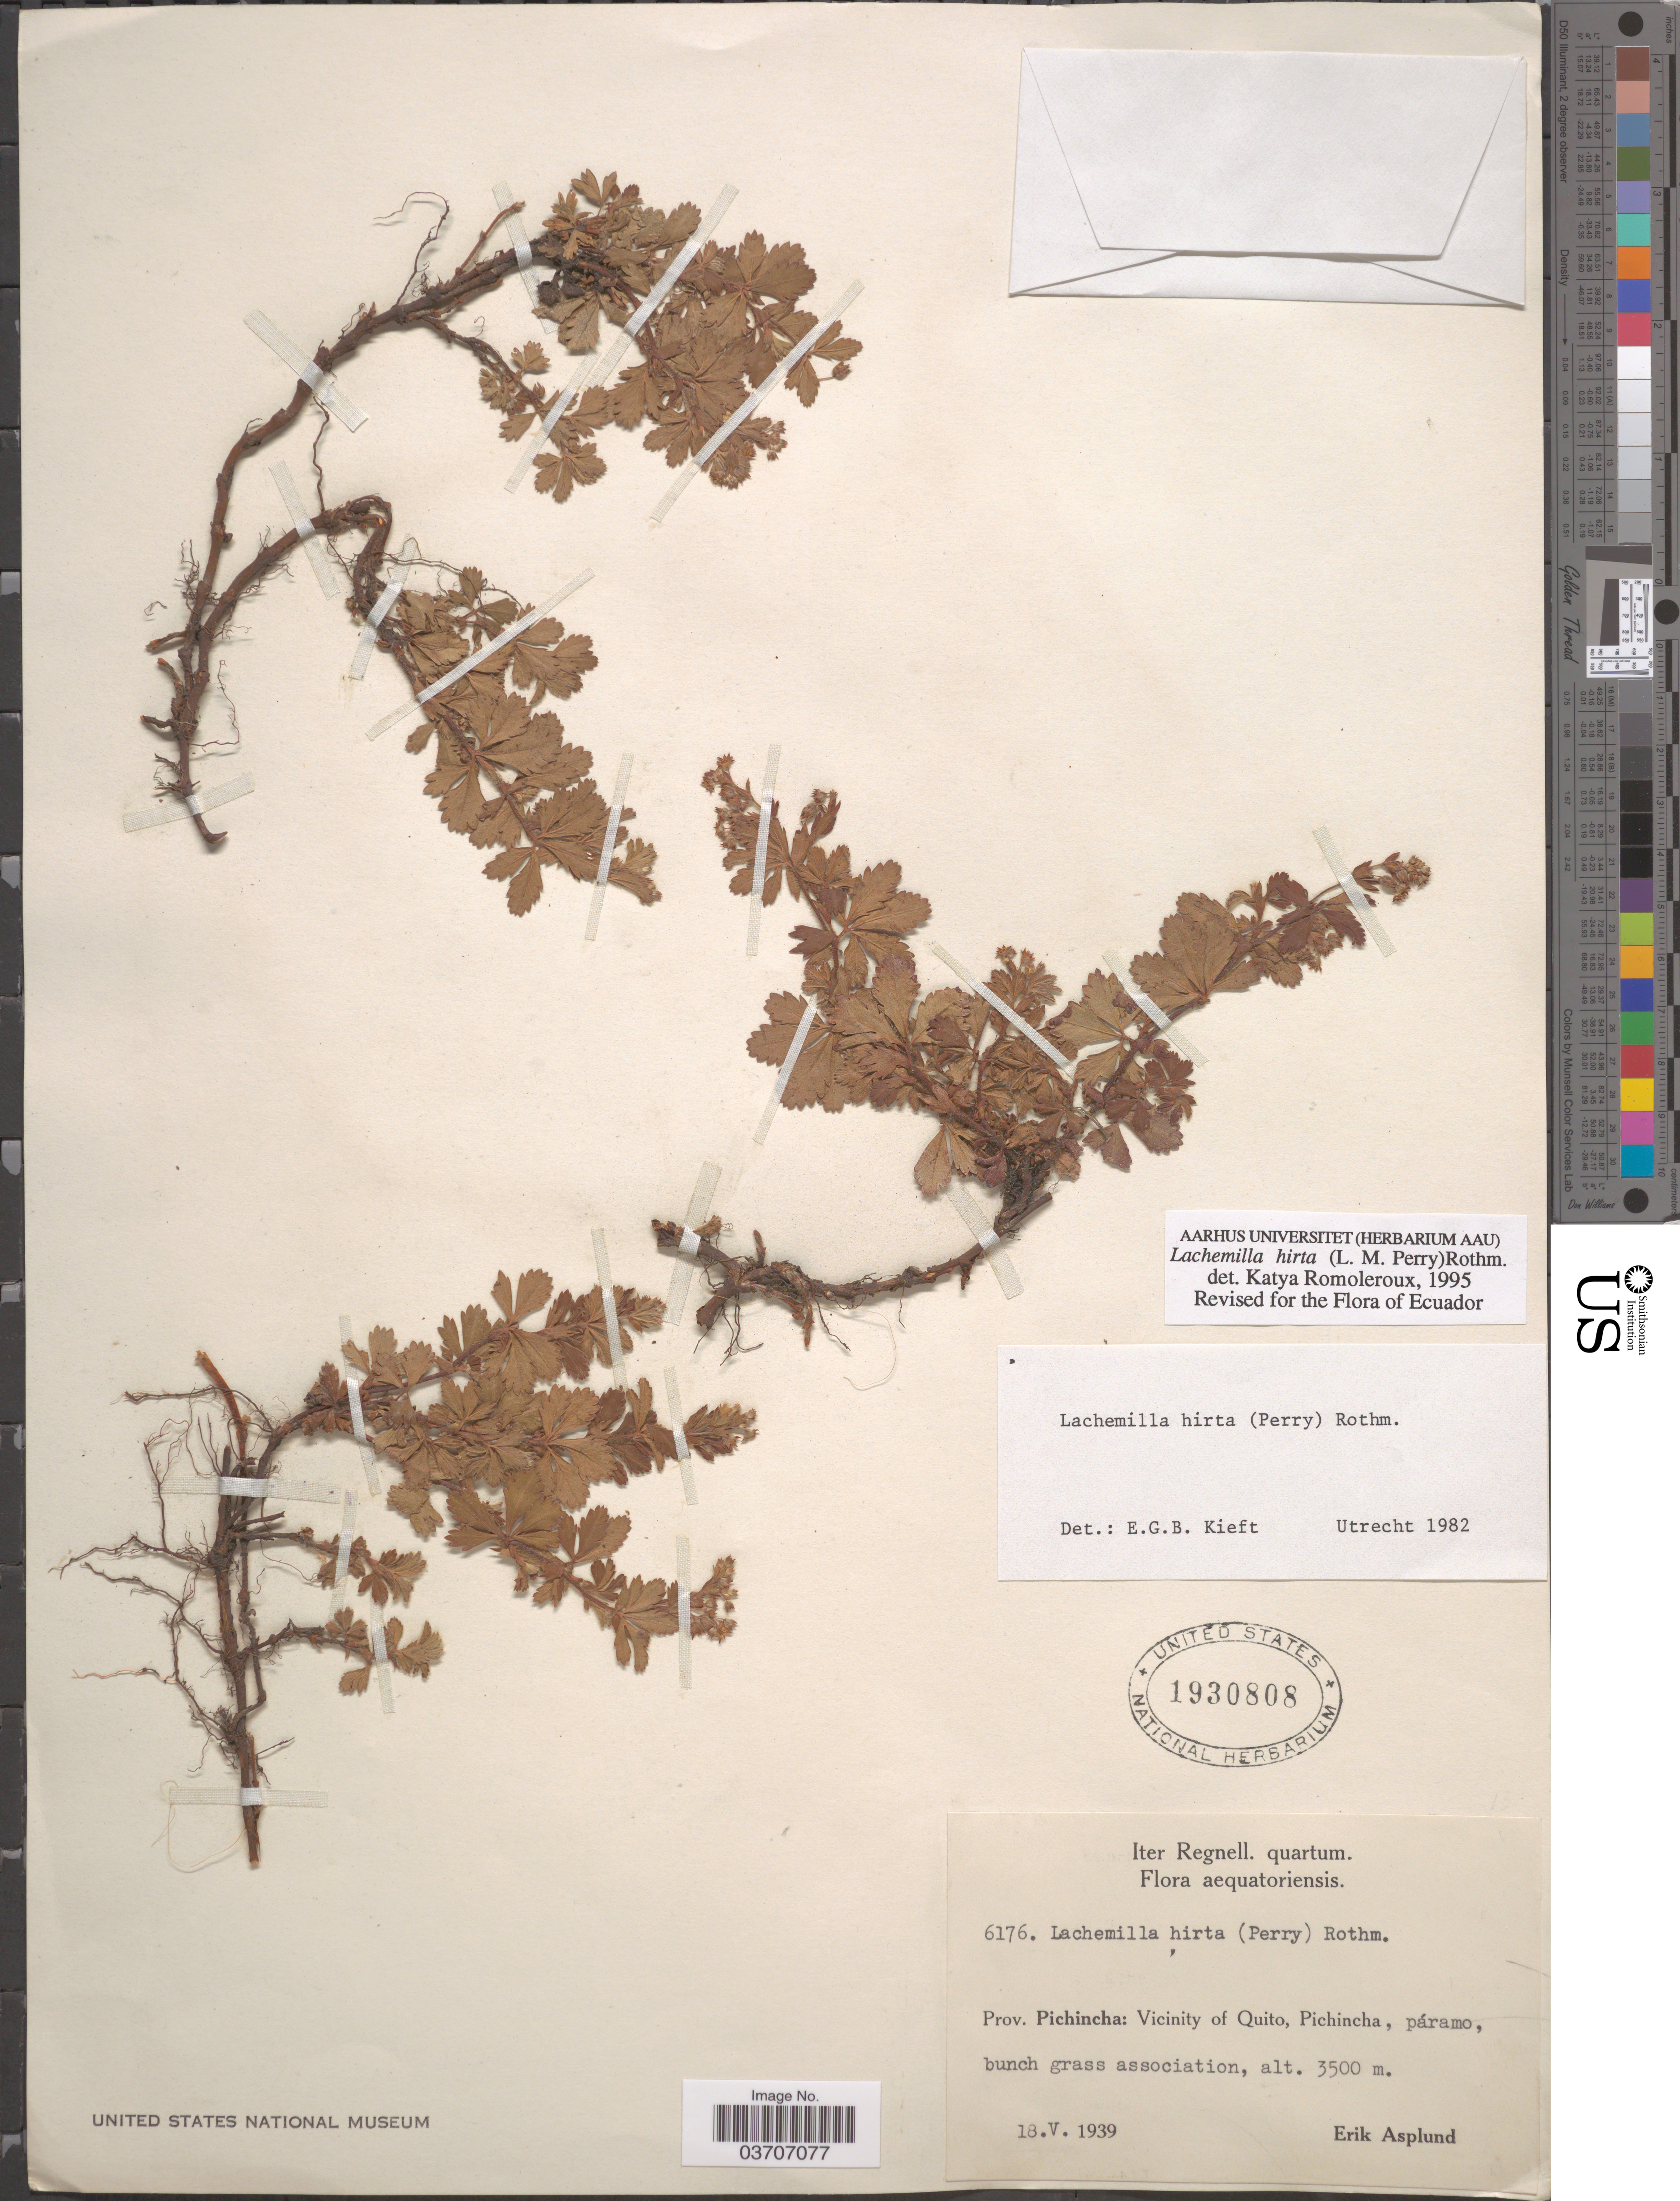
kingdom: Plantae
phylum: Tracheophyta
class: Magnoliopsida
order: Rosales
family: Rosaceae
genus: Lachemilla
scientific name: Lachemilla hirta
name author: (L.M. Perry) Rothm.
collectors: E. Asplund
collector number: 6176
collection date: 1939-05-18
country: Ecuador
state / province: Pichincha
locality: Vicinity of Quito.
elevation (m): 3500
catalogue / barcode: US 1930808